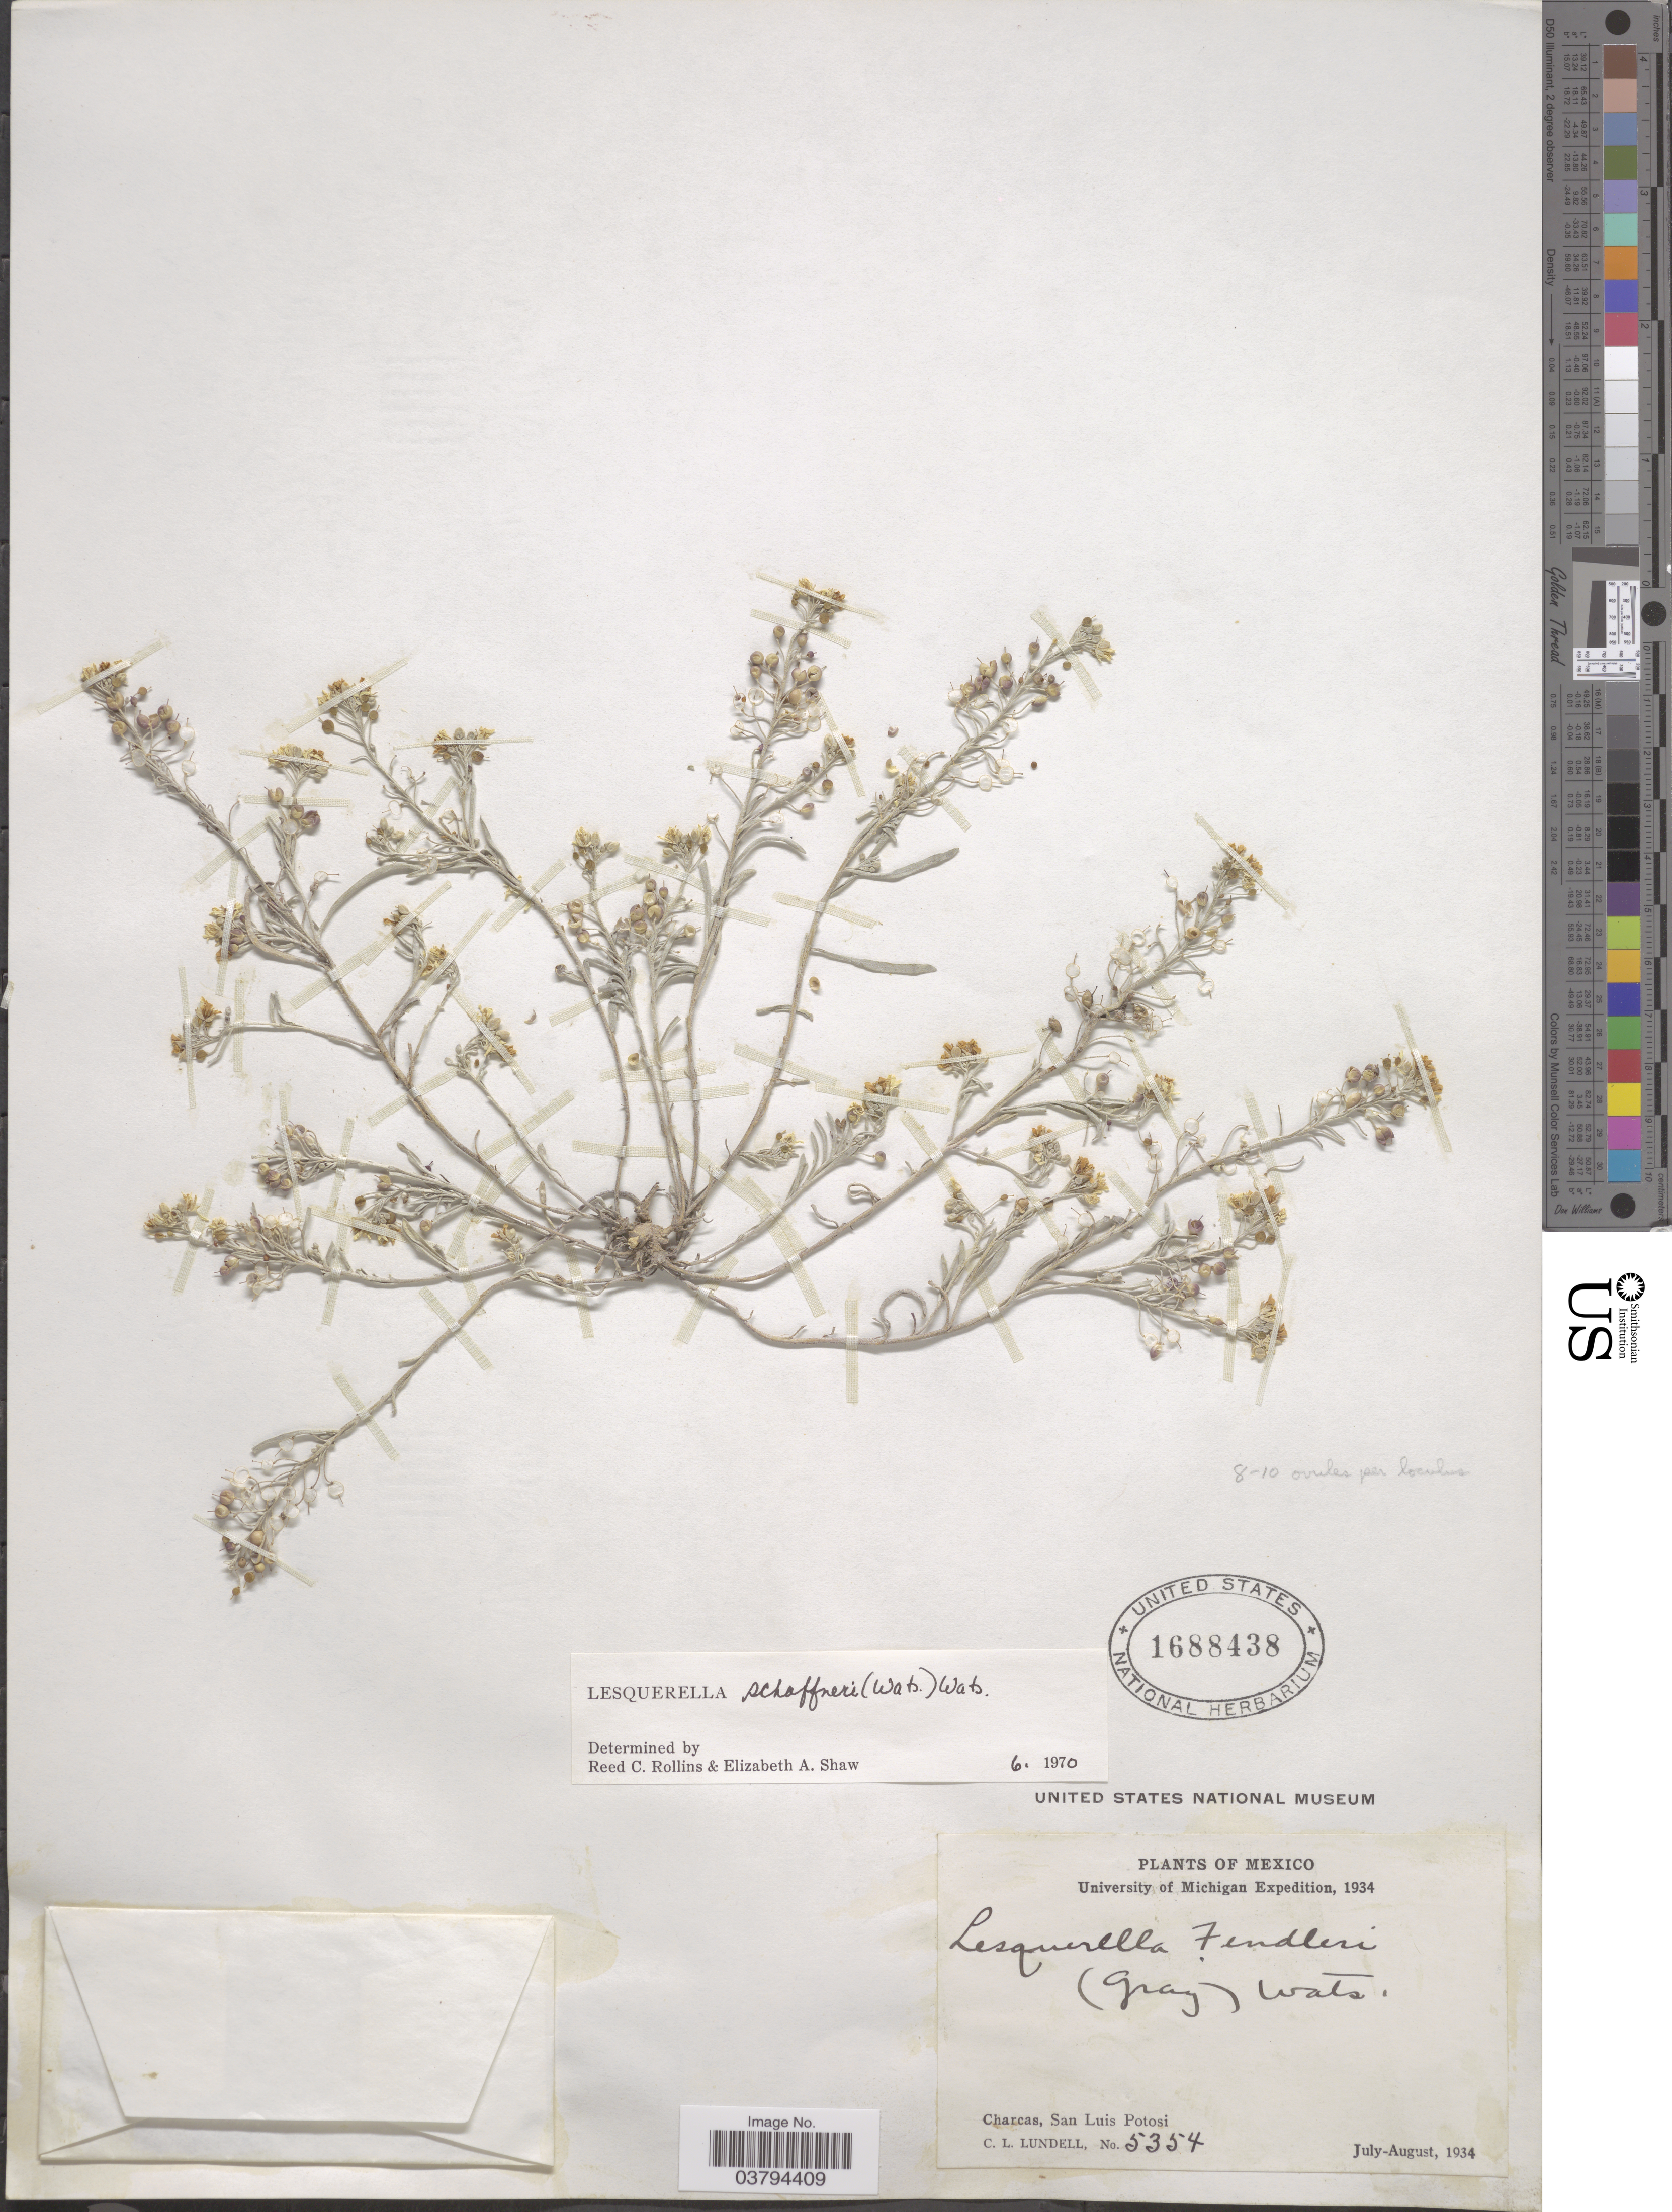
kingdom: Plantae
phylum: Tracheophyta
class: Magnoliopsida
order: Brassicales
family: Brassicaceae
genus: Lesquerella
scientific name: Lesquerella schaffneri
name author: S. Watson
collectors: C. L. Lundell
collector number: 5354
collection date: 1934-07/1934-08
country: Mexico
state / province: San Luis Potosí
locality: Charcas, San luis Potosi.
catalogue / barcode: US 1688438